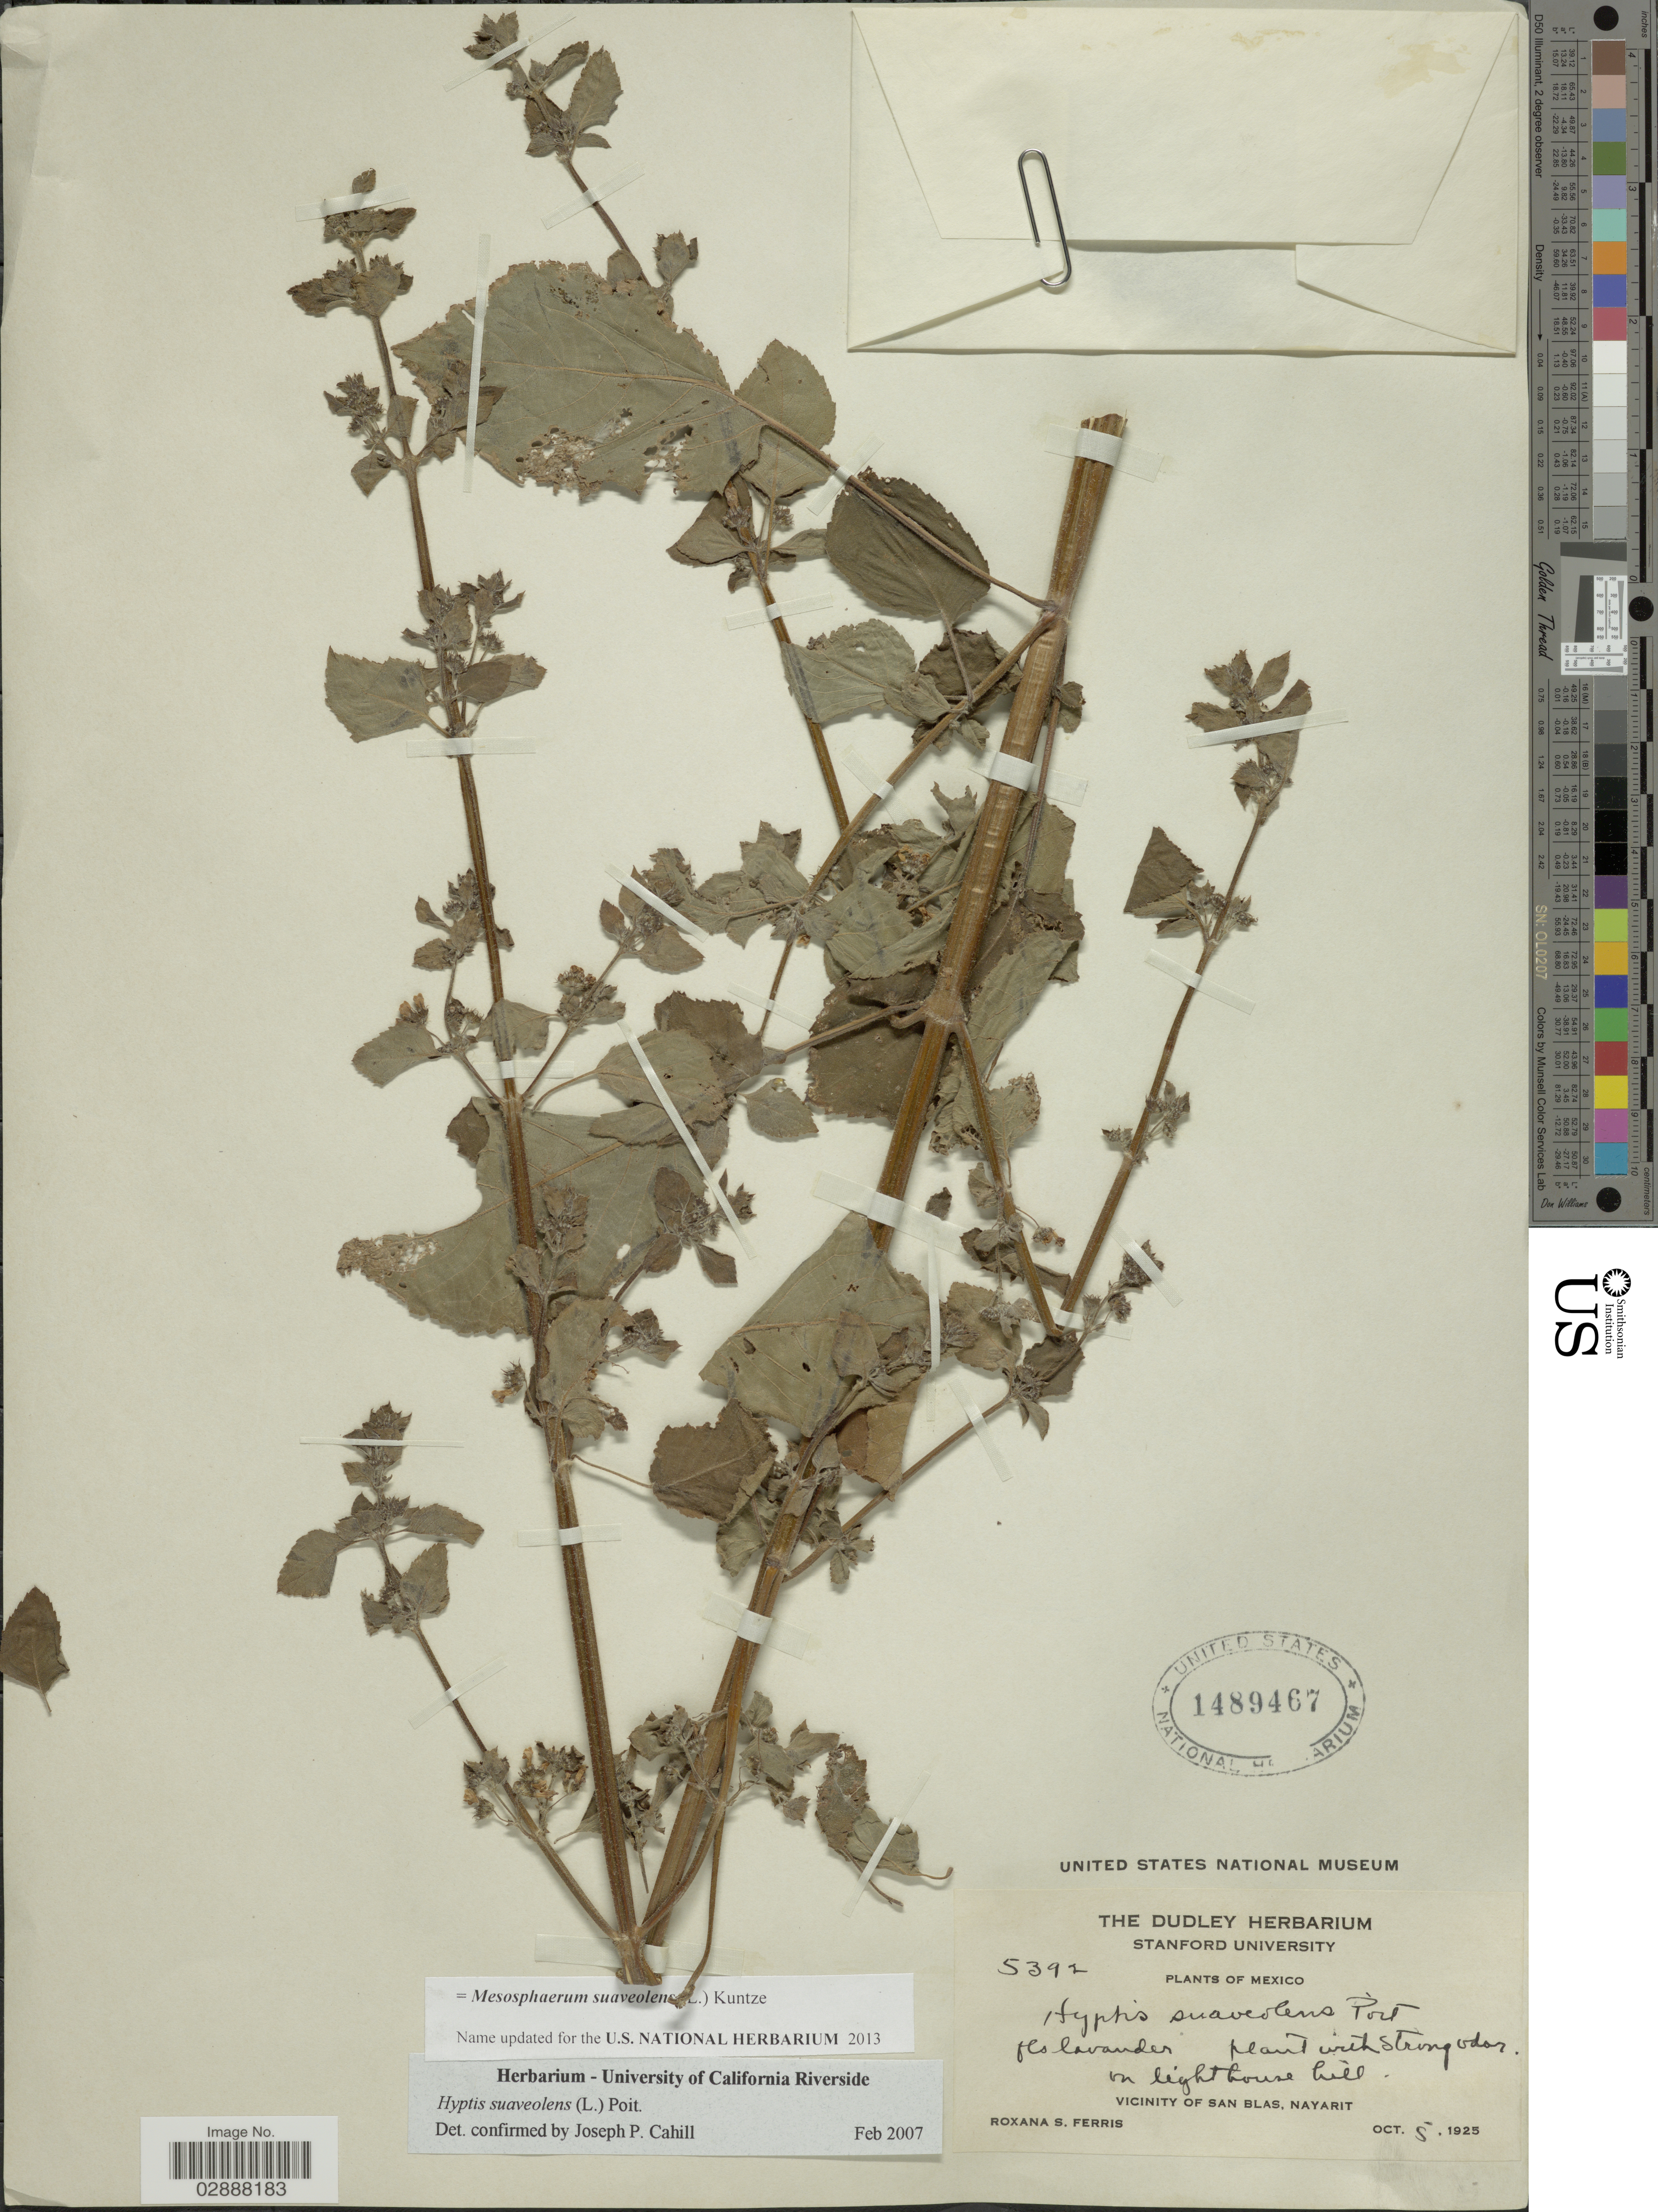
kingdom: Plantae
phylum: Tracheophyta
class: Magnoliopsida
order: Lamiales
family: Lamiaceae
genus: Mesosphaerum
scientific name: Mesosphaerum suaveolens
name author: (L.) Kuntze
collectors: R. S. Ferris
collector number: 5392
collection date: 1925-10-05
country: Mexico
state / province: Nayarit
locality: Vicinity of San Blas, Nayarit.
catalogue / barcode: US 1489467